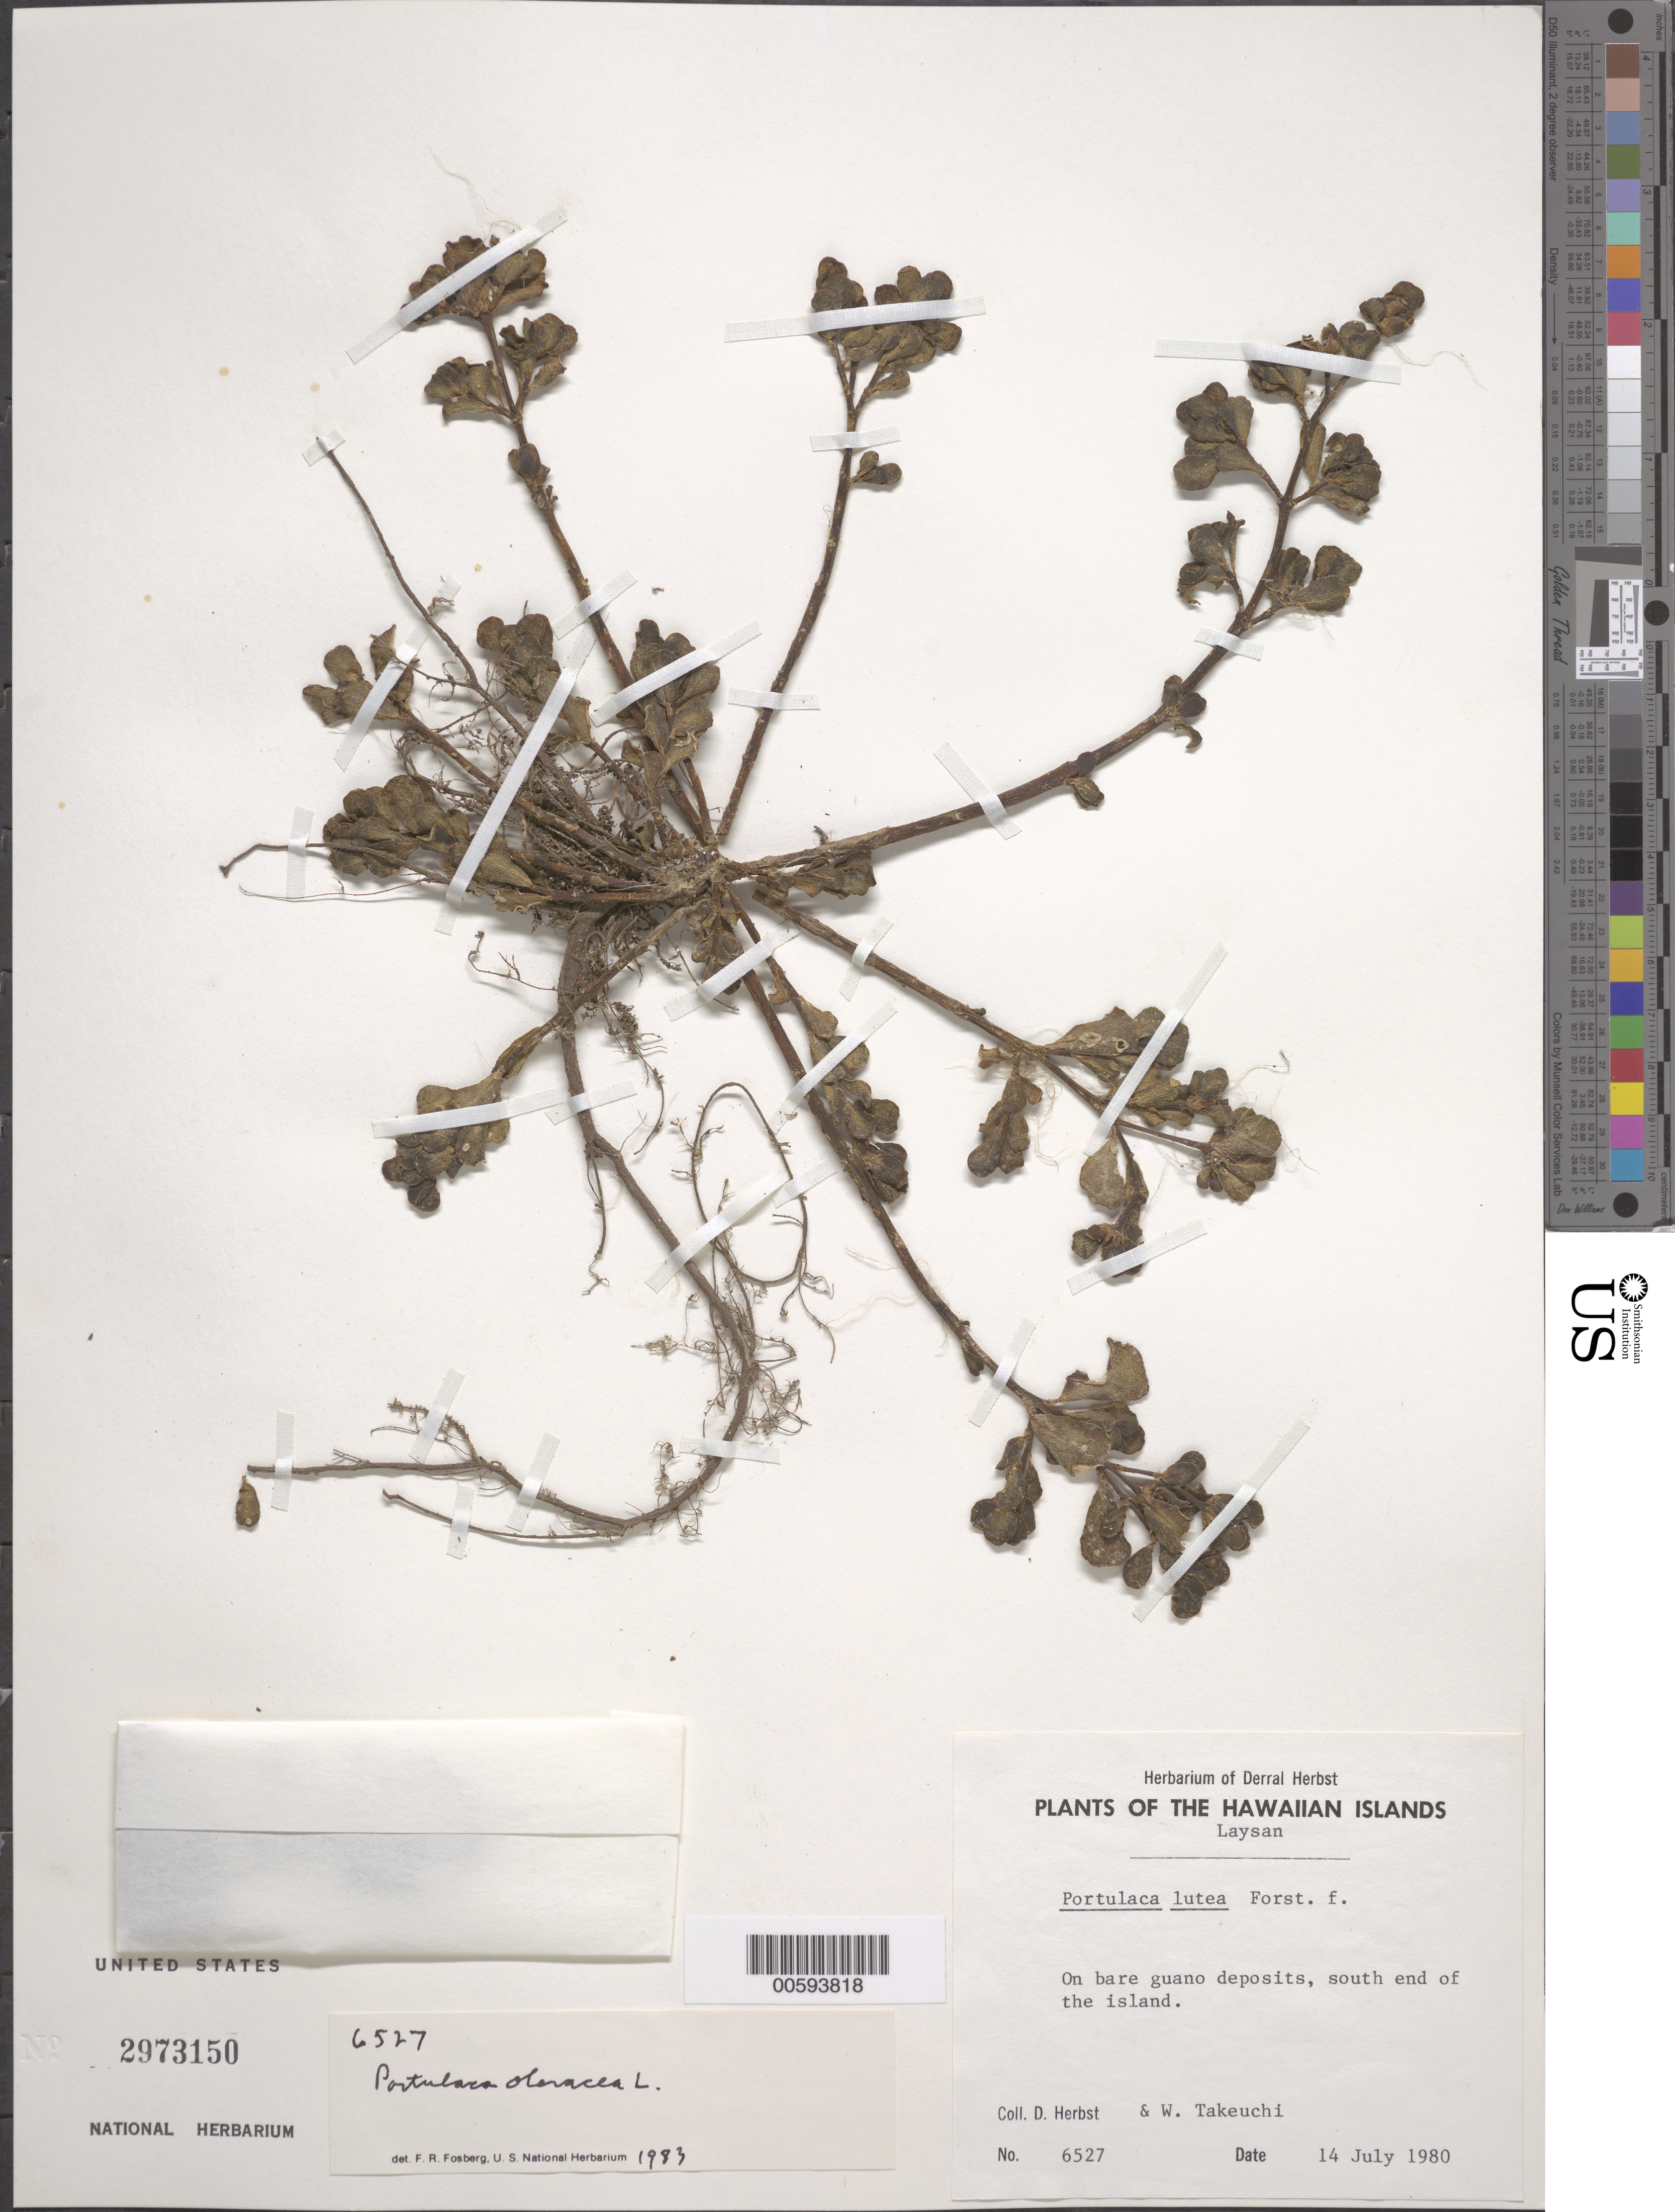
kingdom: Plantae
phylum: Tracheophyta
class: Magnoliopsida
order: Caryophyllales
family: Portulacaceae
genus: Portulaca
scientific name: Portulaca lutea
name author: Sol. ex G. Forst.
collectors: D. Herbst & W. Takeuchi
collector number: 6527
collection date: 1980-07-14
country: United States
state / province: Hawaii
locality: The Hawaiian Islands. Laysan. On bare guano deposits, south end of the island.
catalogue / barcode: US 2973150